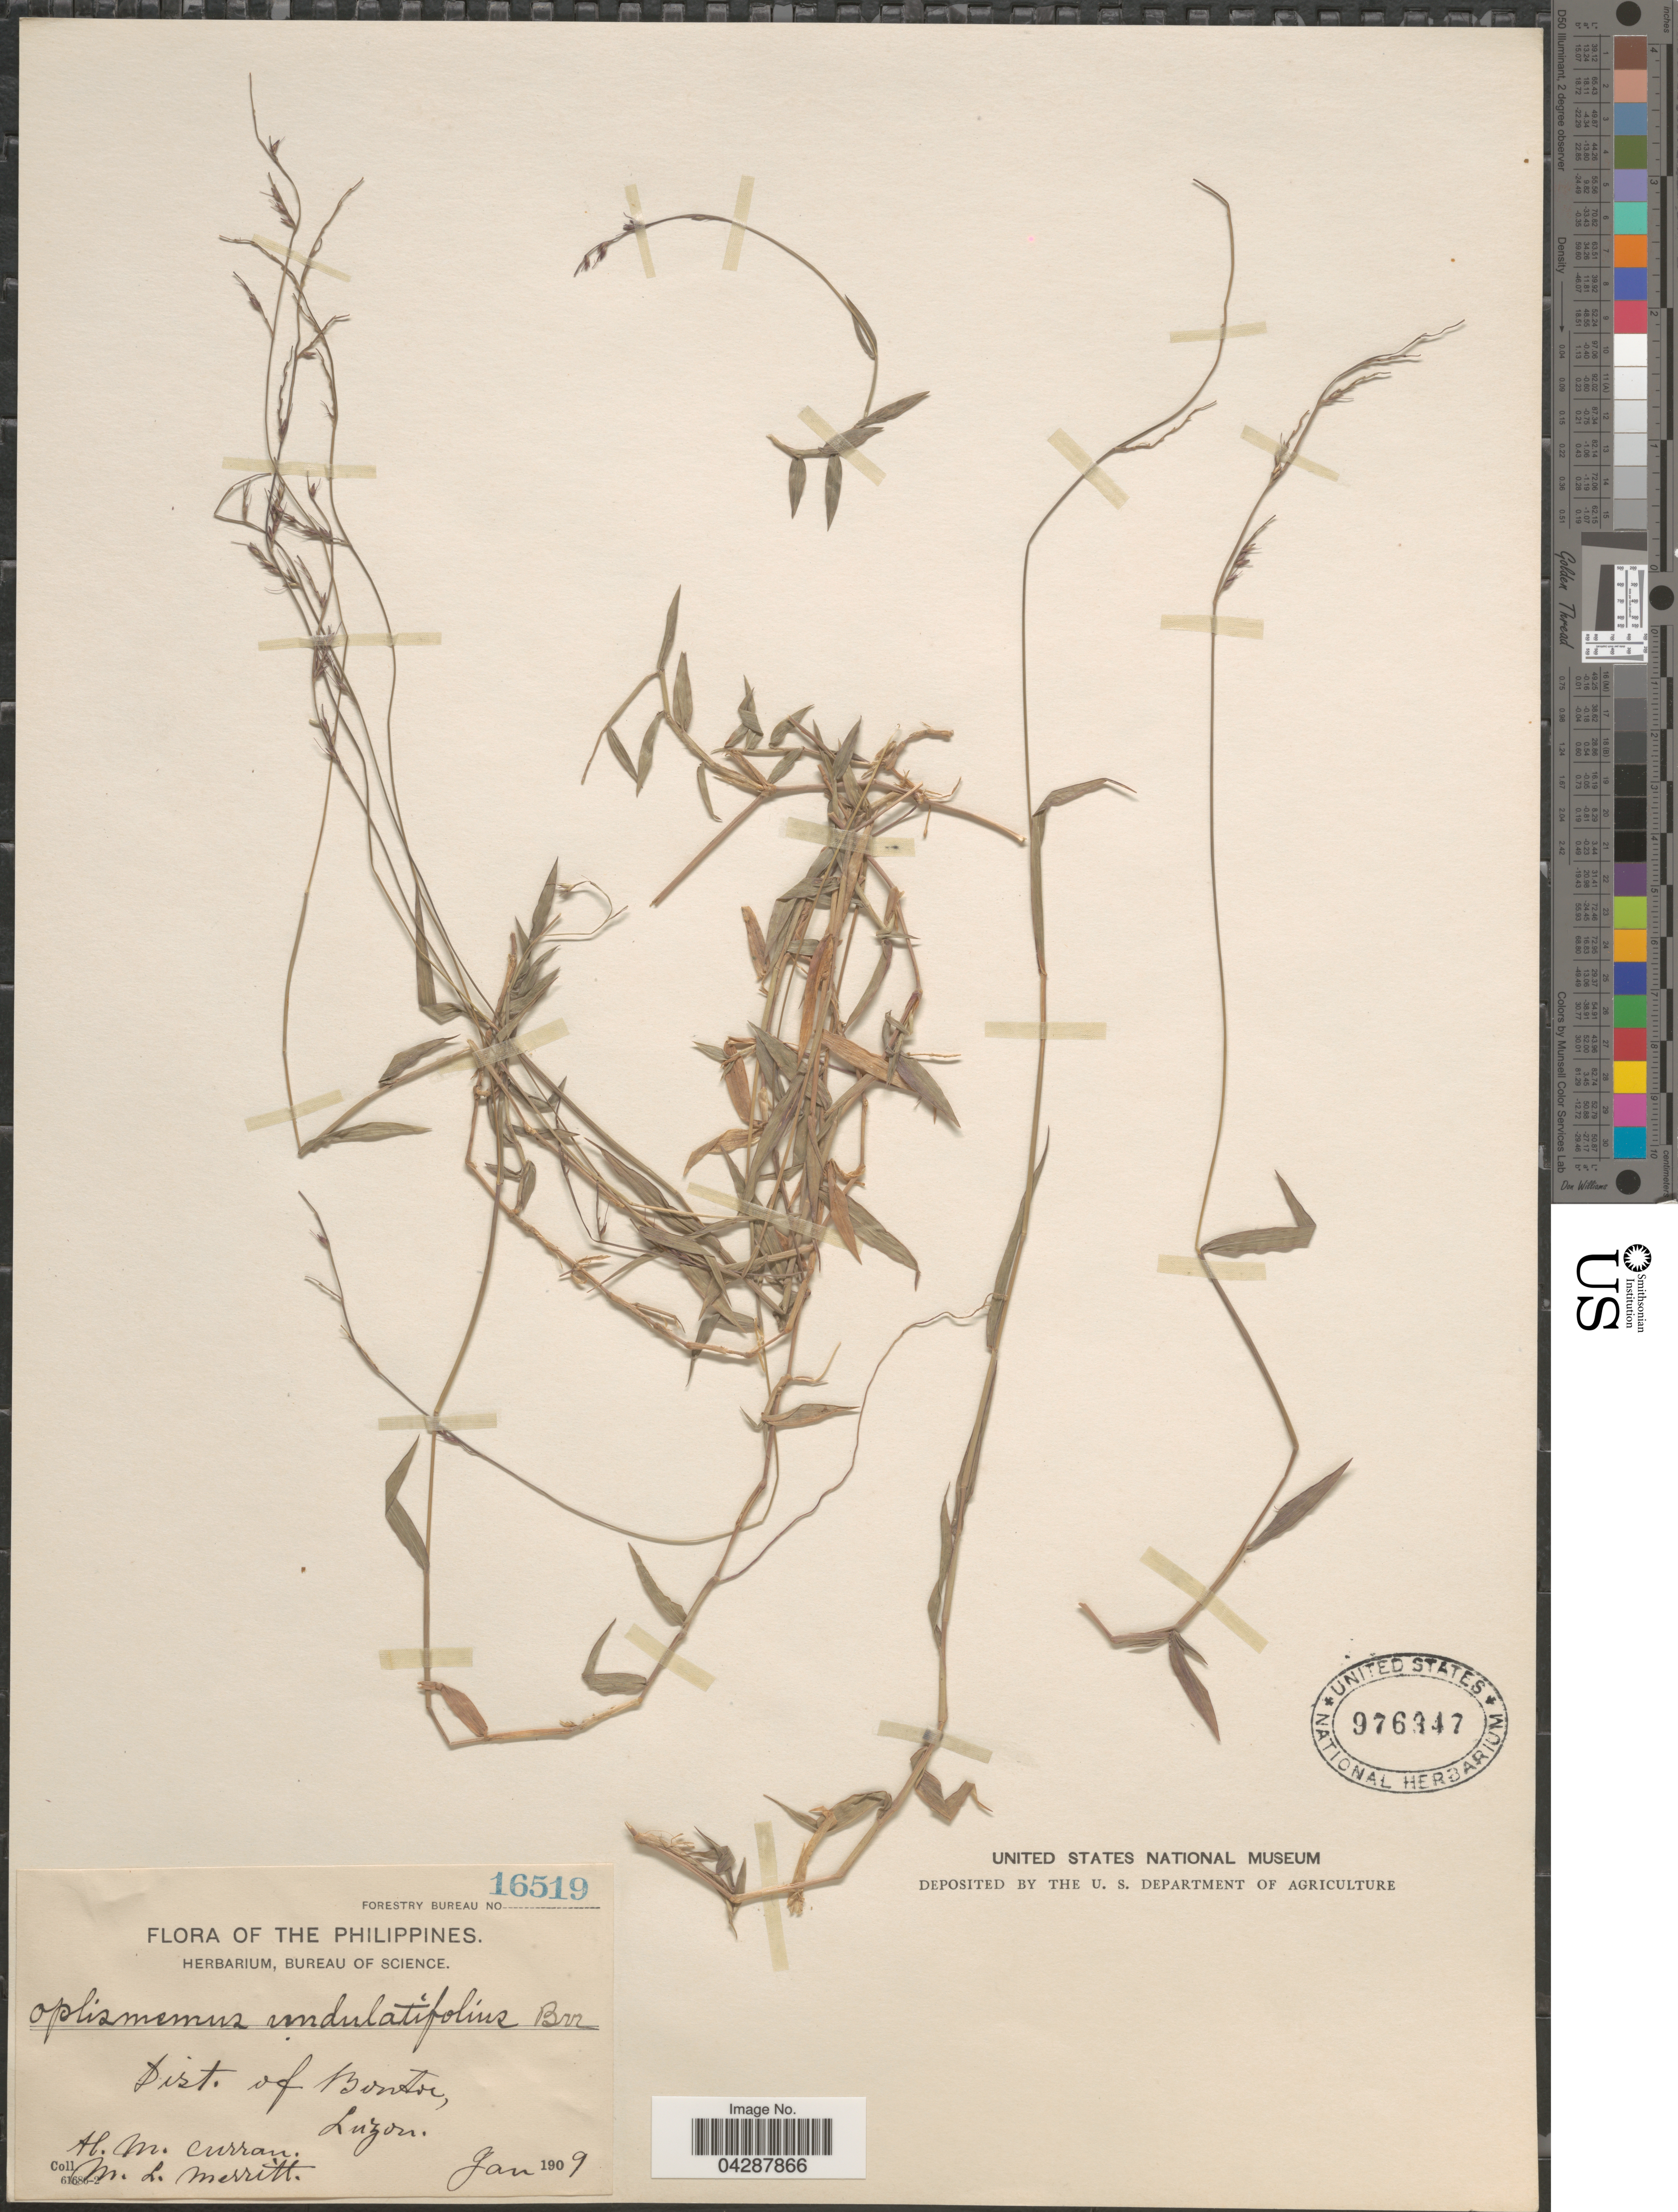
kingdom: Plantae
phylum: Tracheophyta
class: Liliopsida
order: Poales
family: Poaceae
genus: Oplismenus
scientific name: Oplismenus sp.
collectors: H. M. Curran & M. L. Merritt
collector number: Forestry Bureau 16519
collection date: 1909-01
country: Philippines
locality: Dist. of Bontoc, Luzon.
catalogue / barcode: US 976347